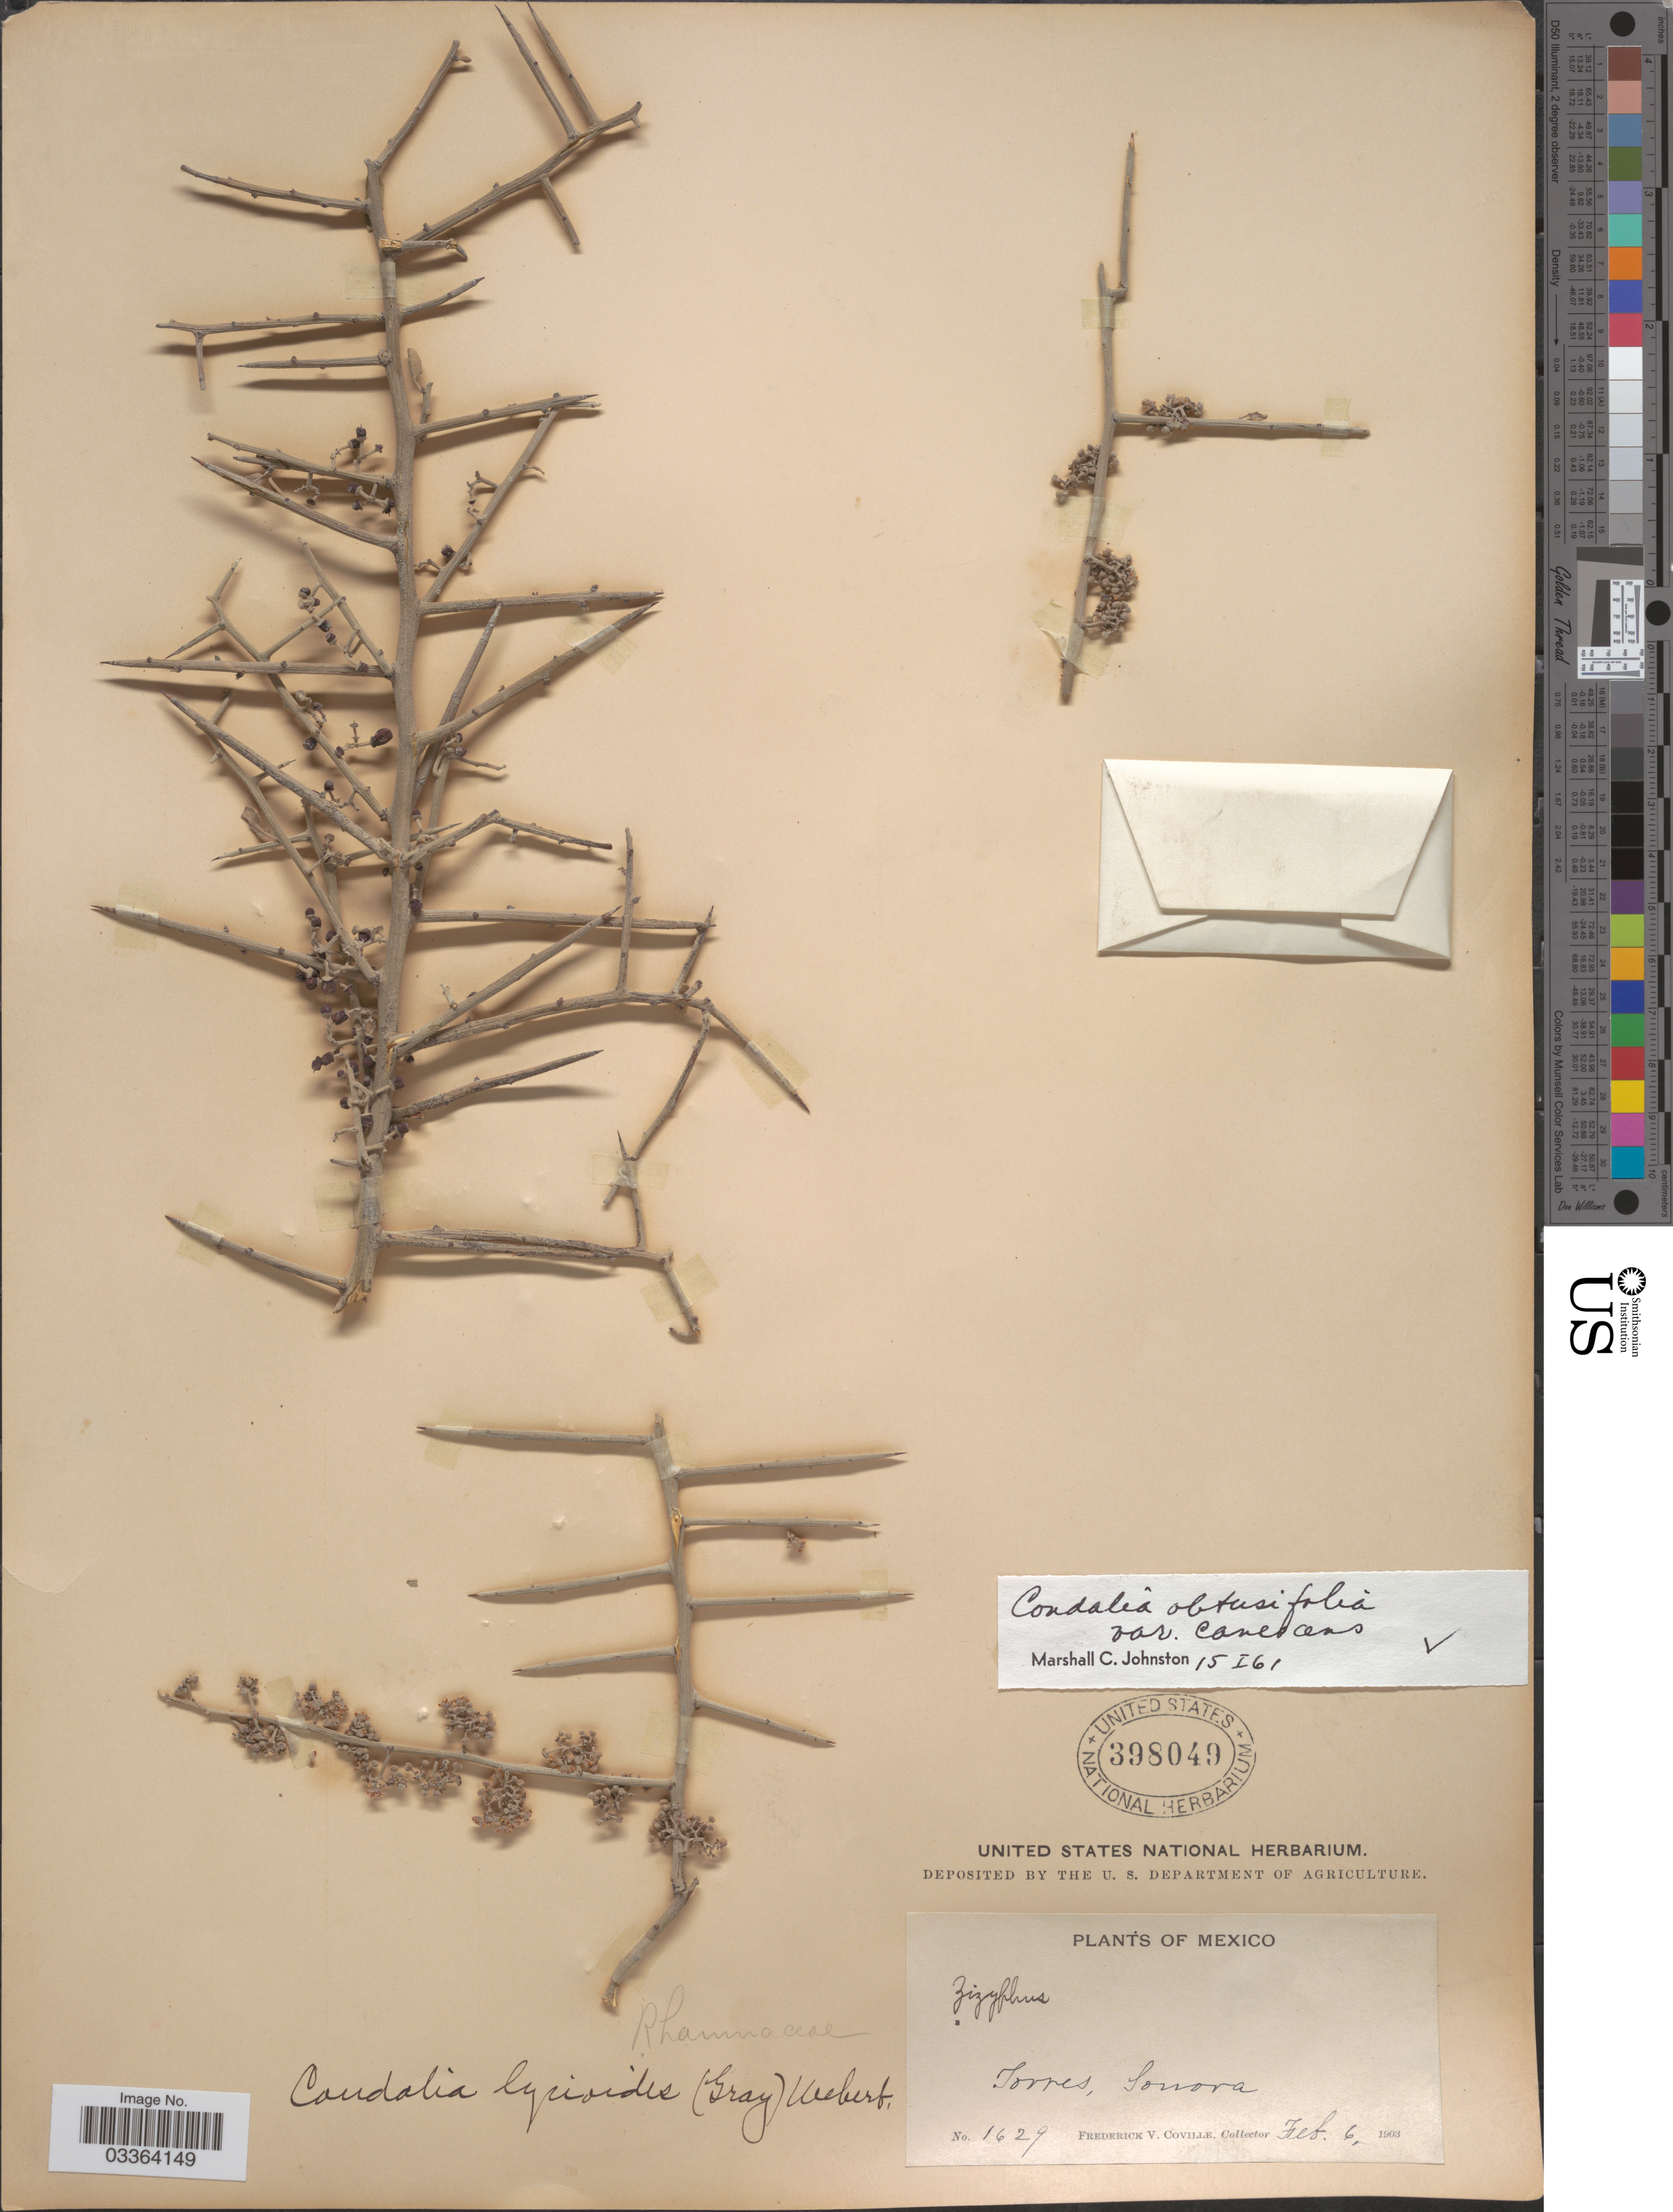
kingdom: Plantae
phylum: Tracheophyta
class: Magnoliopsida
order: Rosales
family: Rhamnaceae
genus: Sarcomphalus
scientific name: Sarcomphalus obtusifolius var. canescens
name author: (A. Gray) Hauenschild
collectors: F. V. Coville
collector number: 1629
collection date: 1903-02-06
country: Mexico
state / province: Sonora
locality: Torres.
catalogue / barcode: US 398049